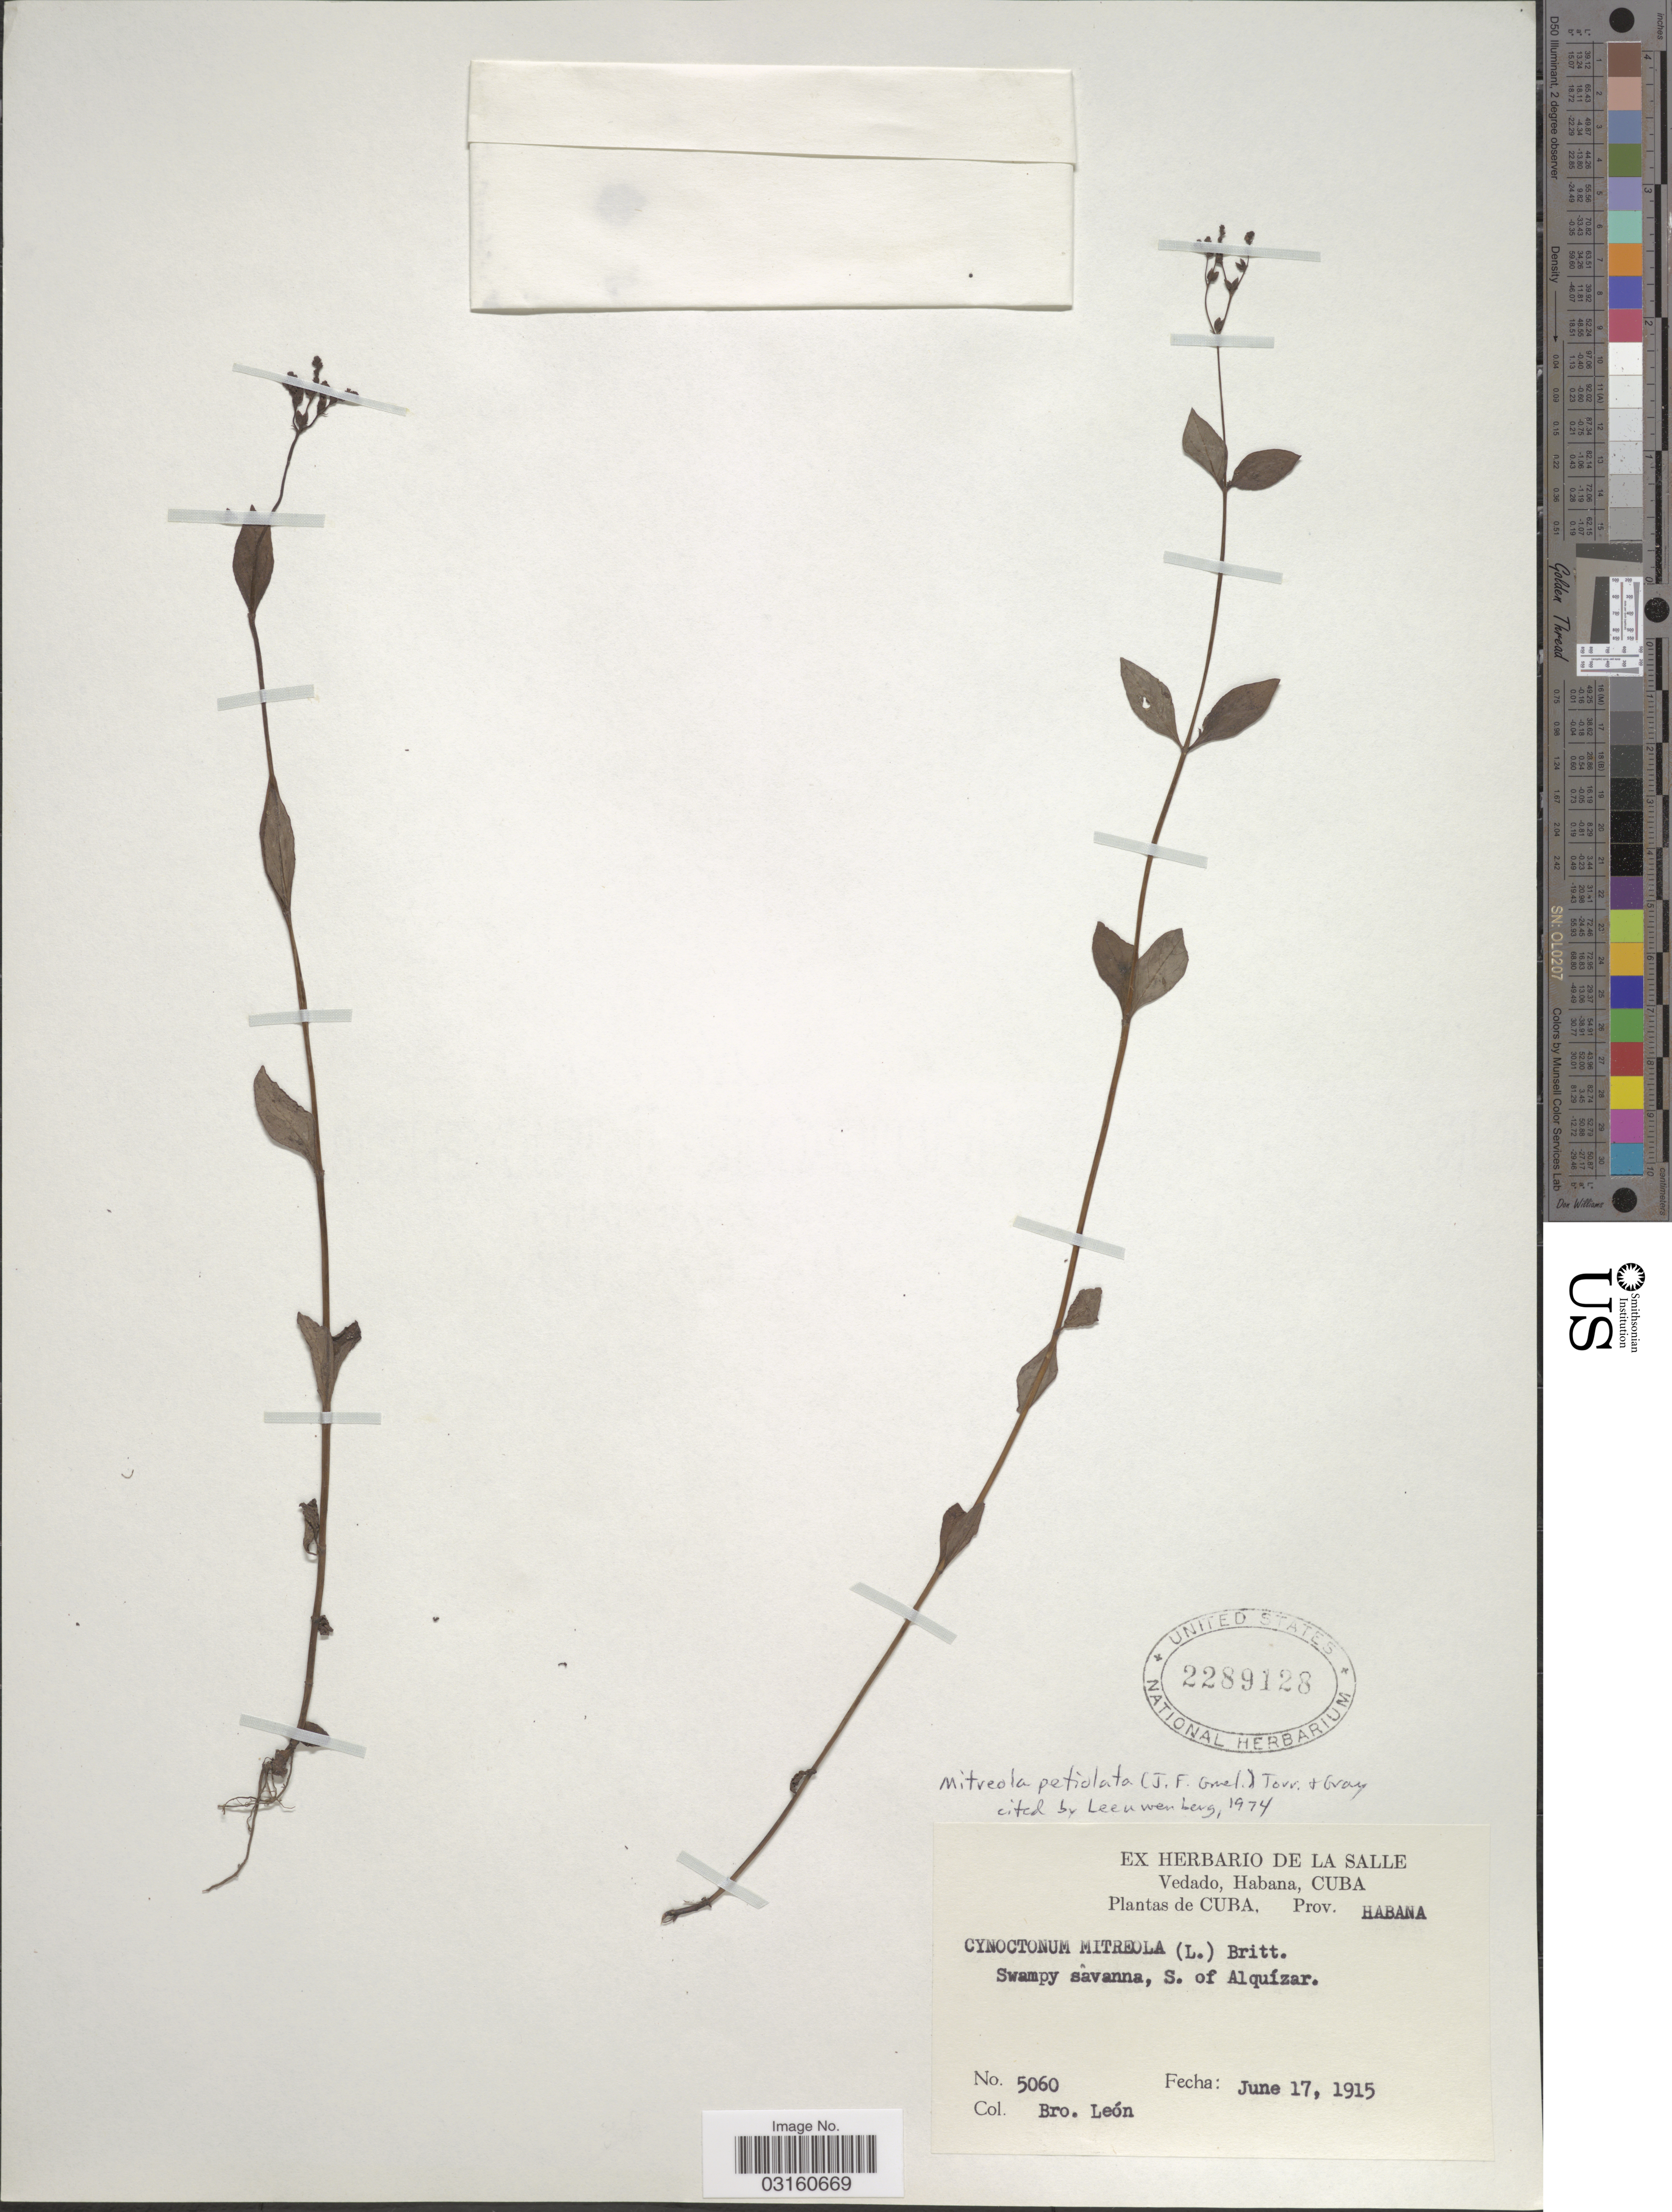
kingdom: Plantae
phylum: Tracheophyta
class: Magnoliopsida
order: Gentianales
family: Loganiaceae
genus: Mitreola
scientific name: Mitreola petiolata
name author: (J.F. Gmel.) Torr. & A. Gray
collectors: Bro. León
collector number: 5060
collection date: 1915-06-17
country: Cuba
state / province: La Habana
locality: Prov. Habana. Swampy savanna, S. of Alquízar.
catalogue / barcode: US 2289128